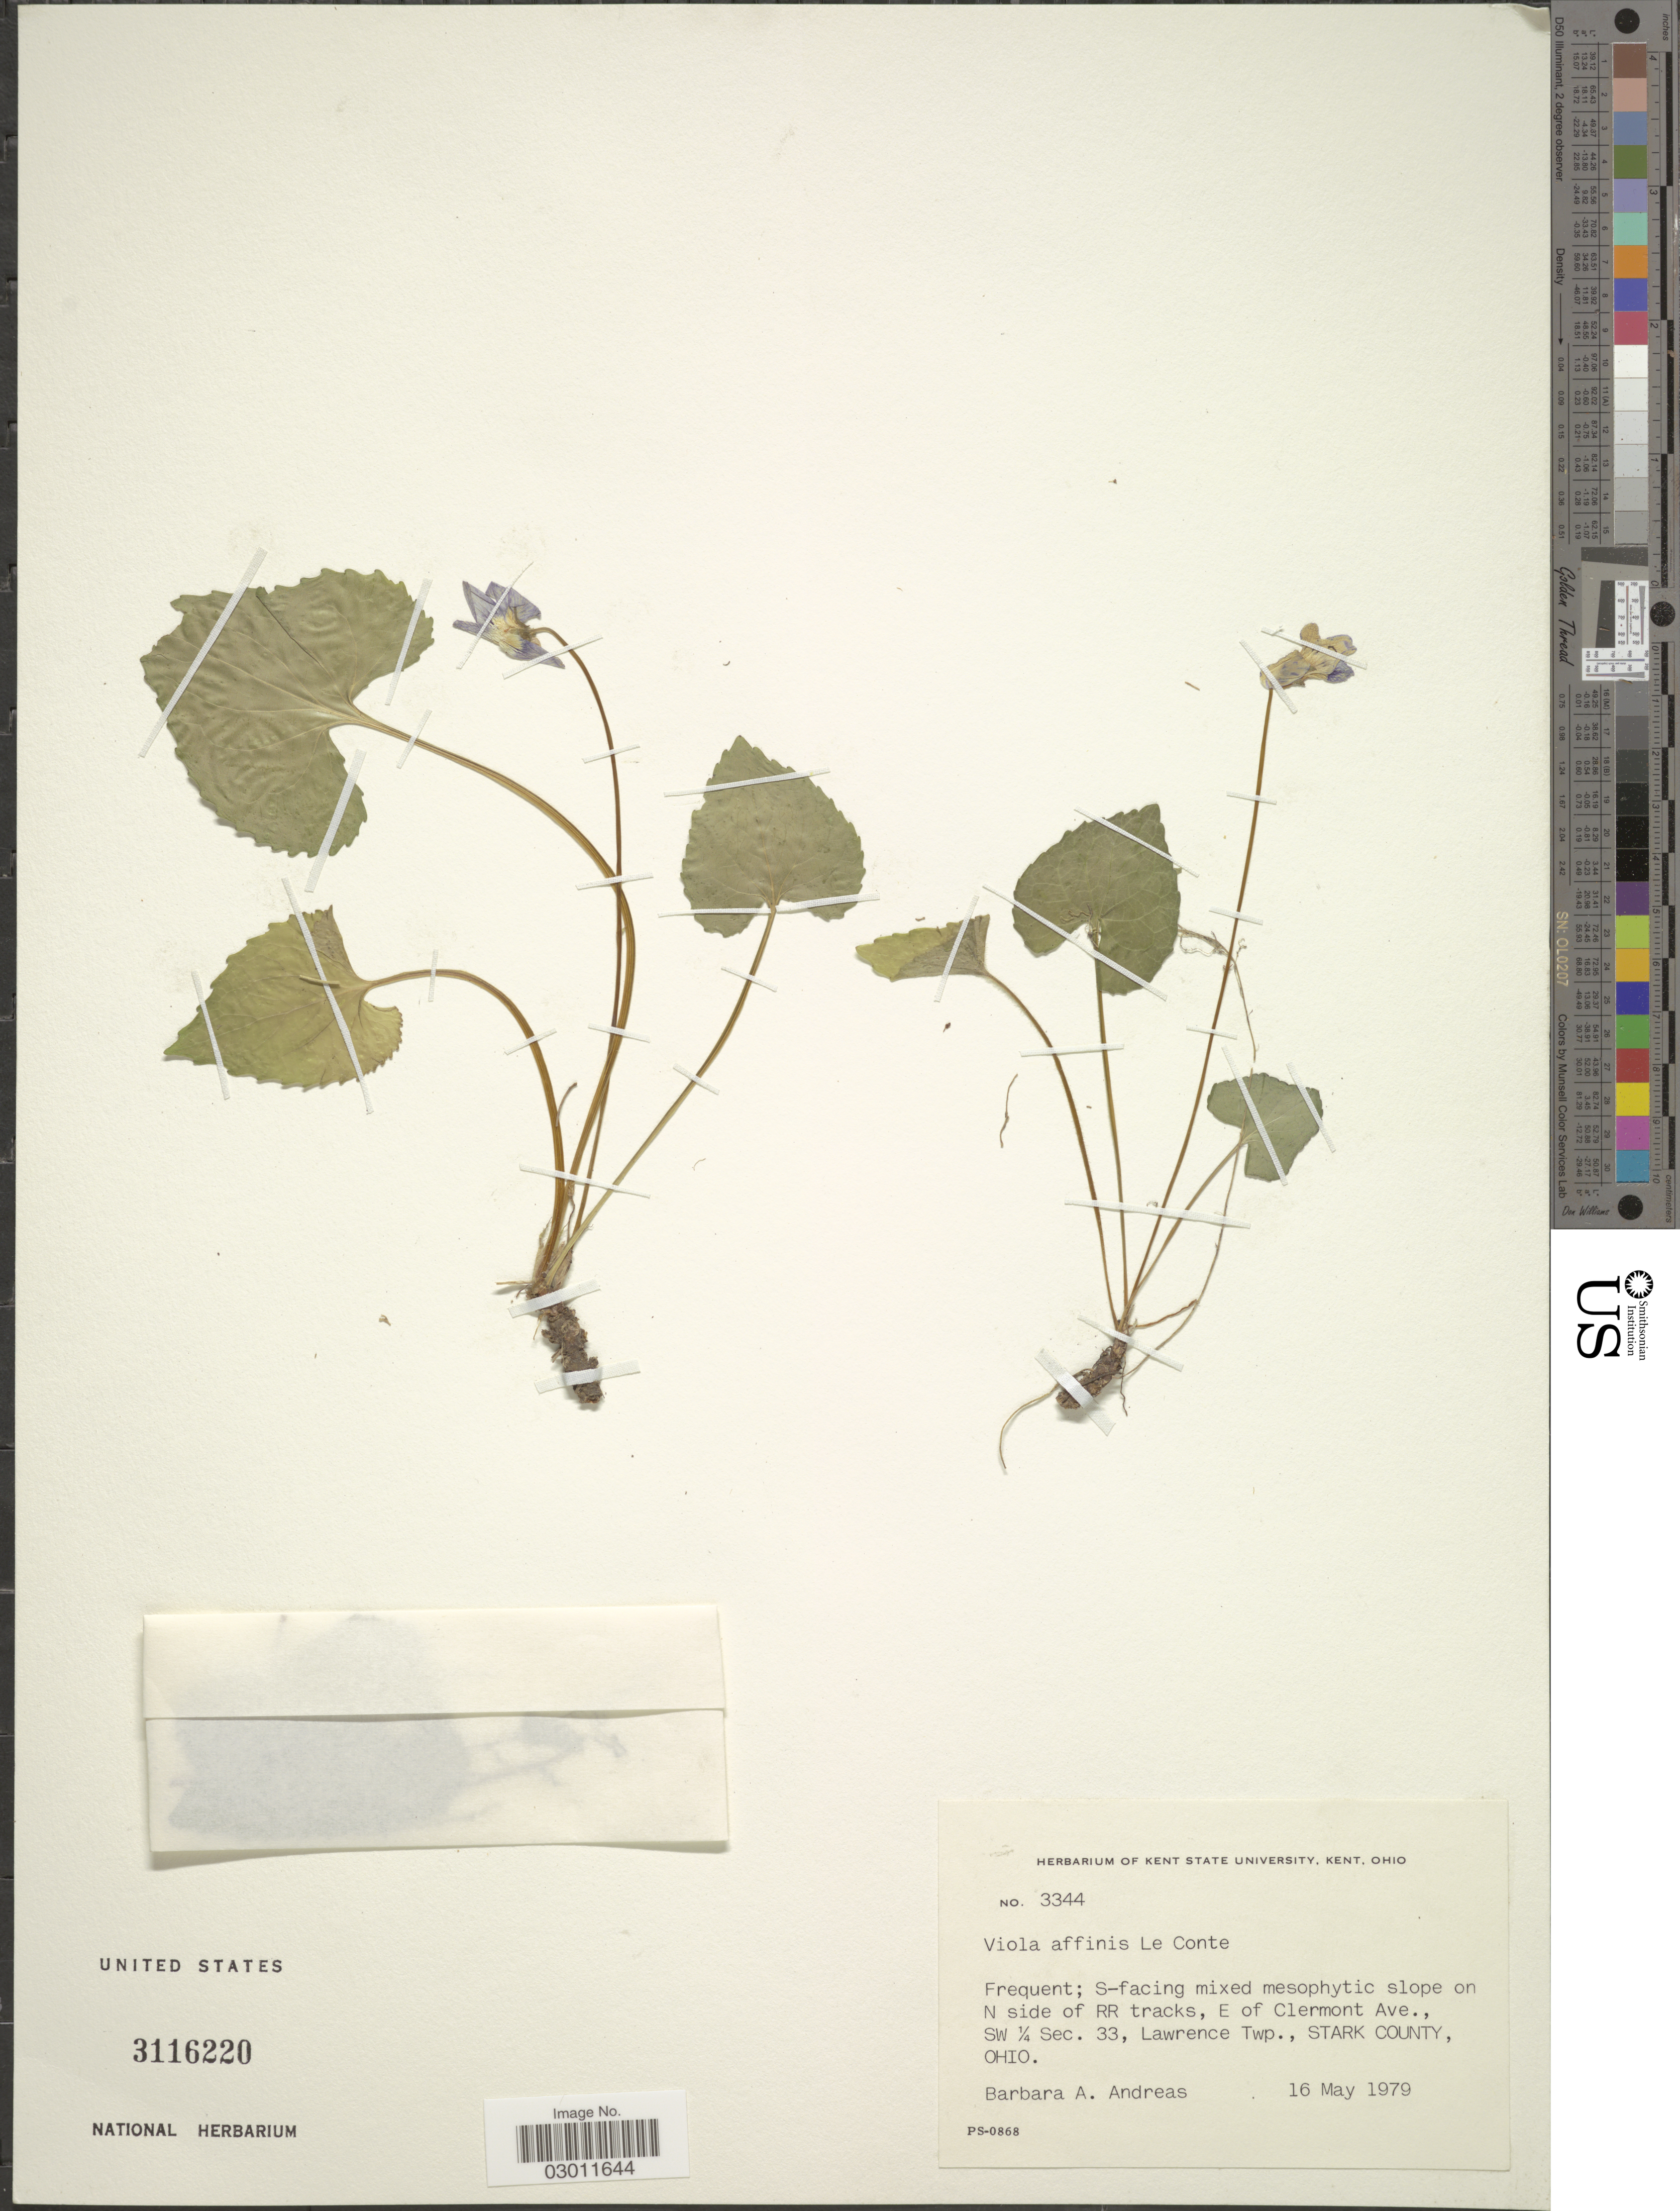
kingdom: Plantae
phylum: Tracheophyta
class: Magnoliopsida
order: Malpighiales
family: Violaceae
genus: Viola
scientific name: Viola affinis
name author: LeConte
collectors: B. A. Andreas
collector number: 3344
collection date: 1979-05-16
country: United States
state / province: Ohio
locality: Frequent; S-facing mixed mesophytic slope on N side of RR tracks, E of Clermont Ave., SW ¼ Sec. 33, Lawrence Twp., Stark County.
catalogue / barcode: US 3116220